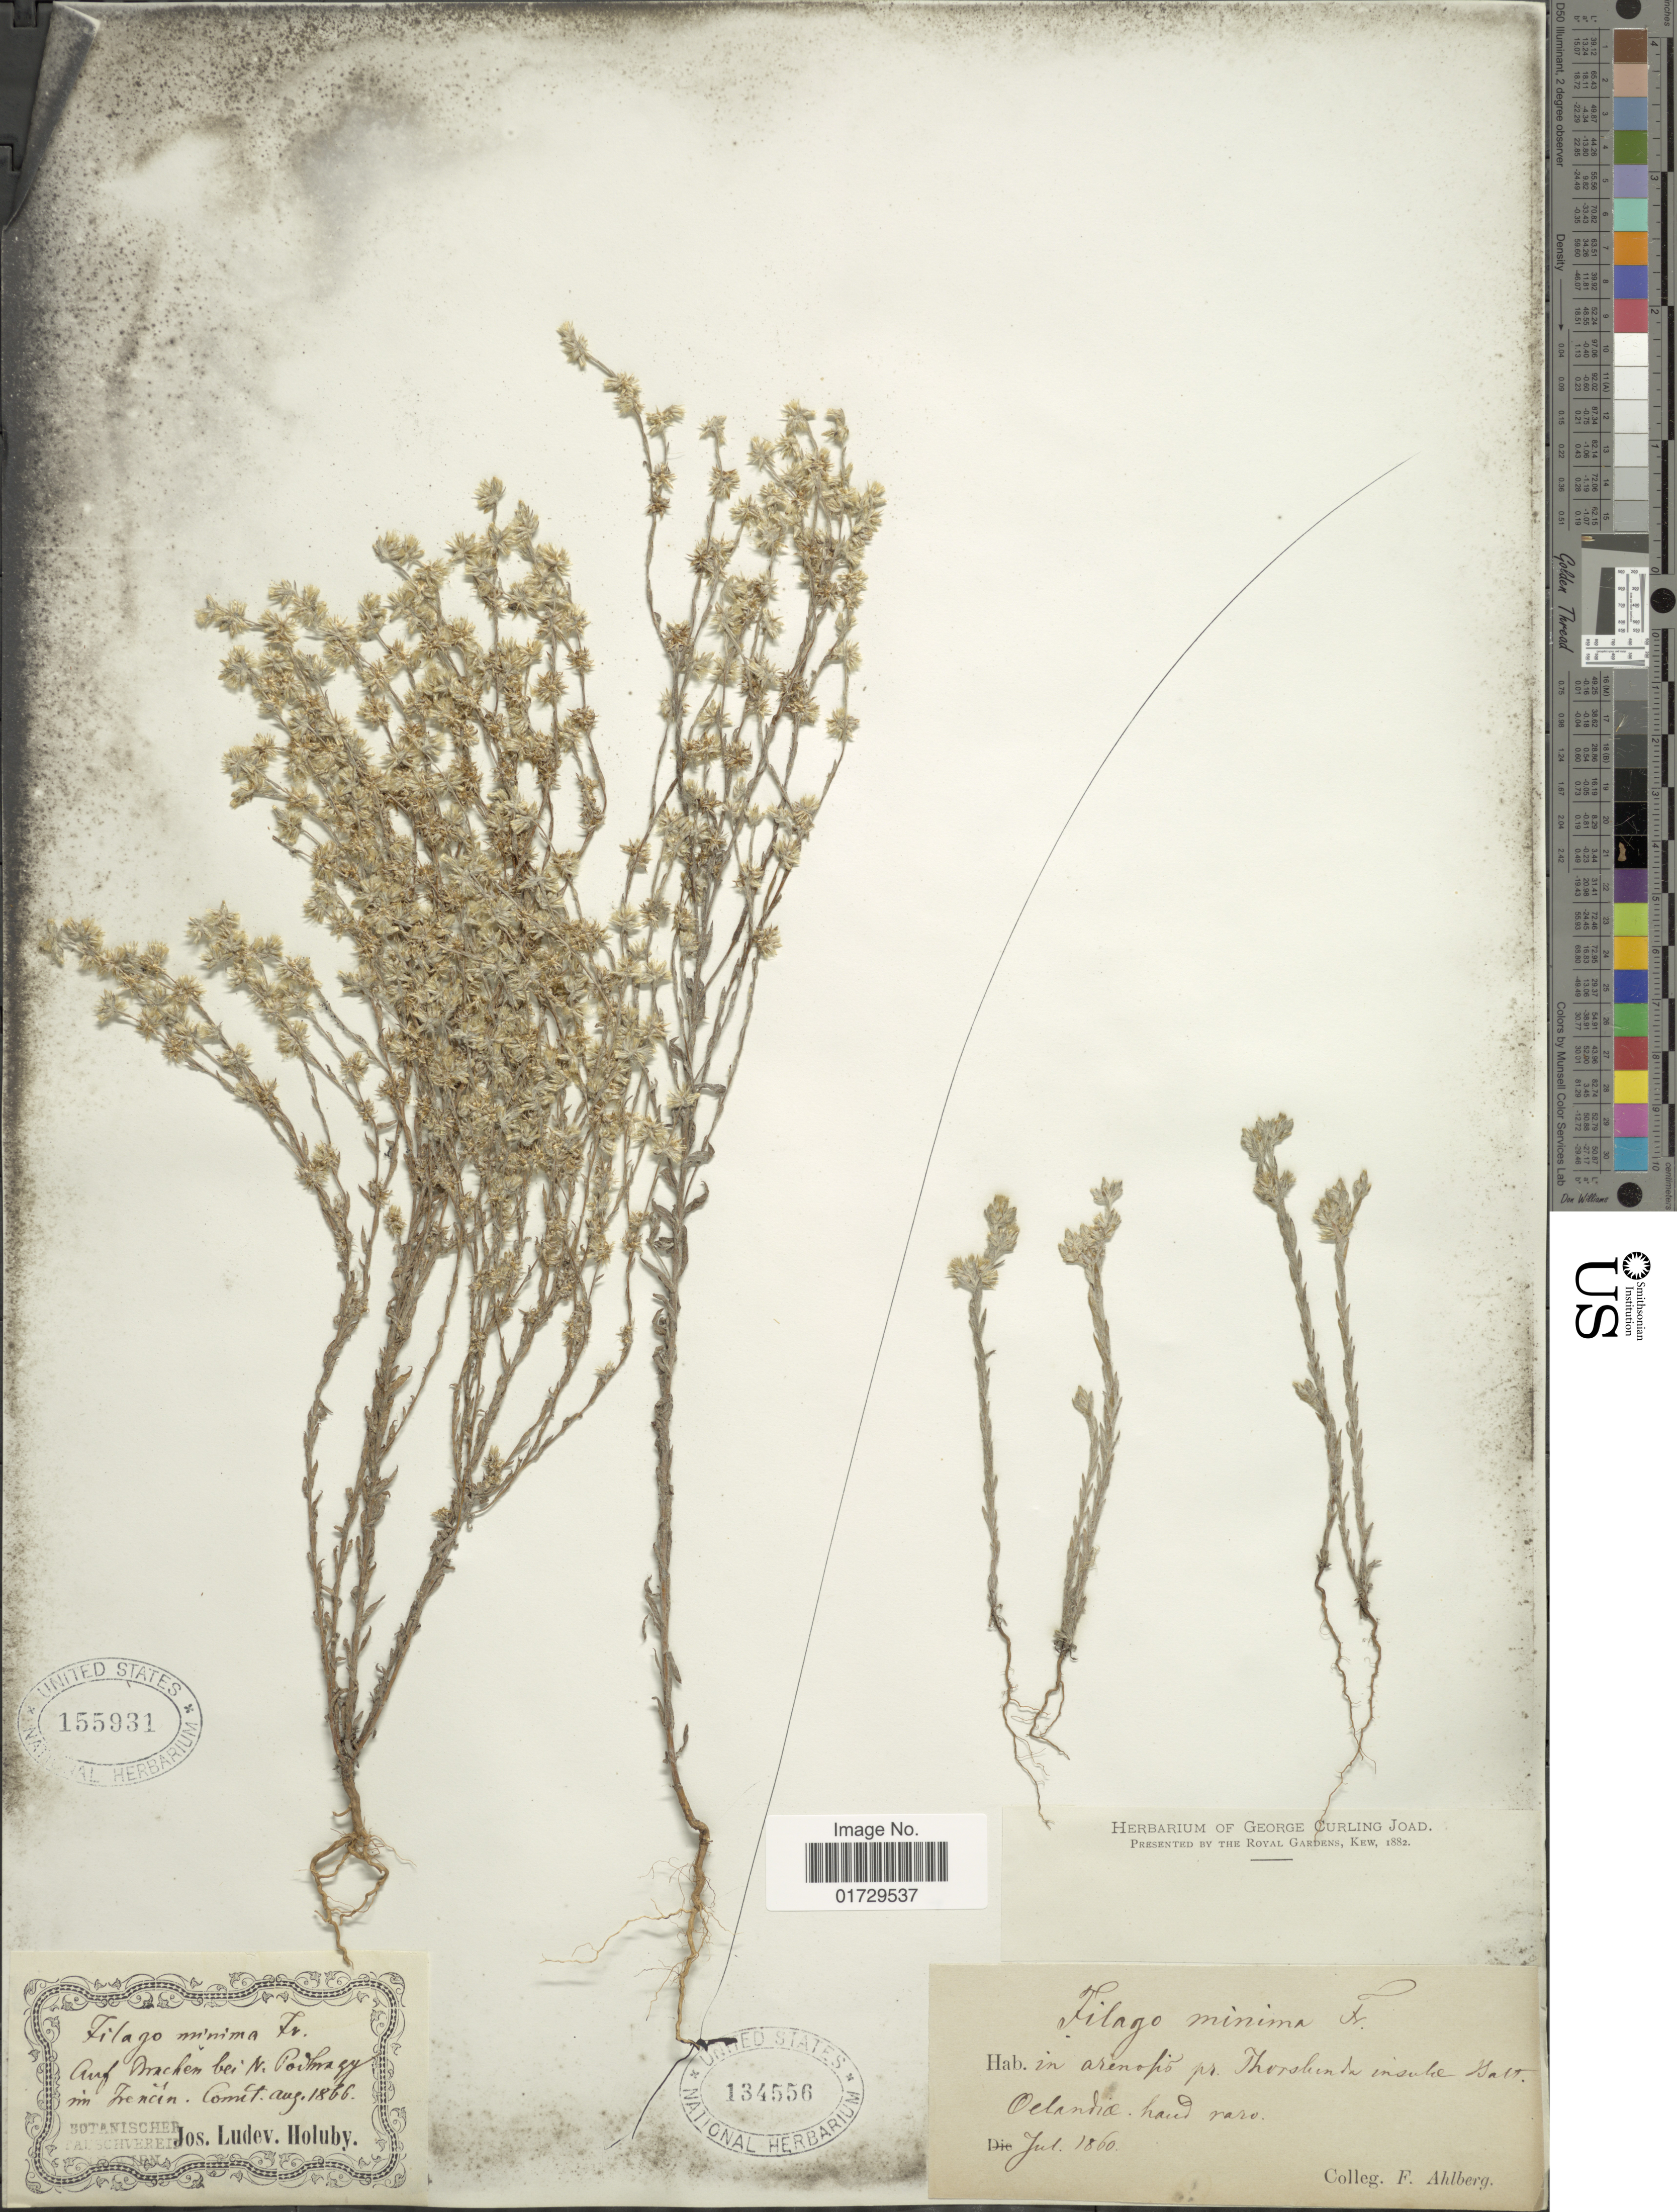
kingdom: Plantae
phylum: Tracheophyta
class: Magnoliopsida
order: Asterales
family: Asteraceae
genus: Filago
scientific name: Filago minima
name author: (Sm.) Pers.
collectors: J. Holuby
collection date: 1866-08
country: Sweden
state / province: Kalmar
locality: Auf Brachen bei N. Podhmagy im Trencin [interpreted]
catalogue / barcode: US 155931